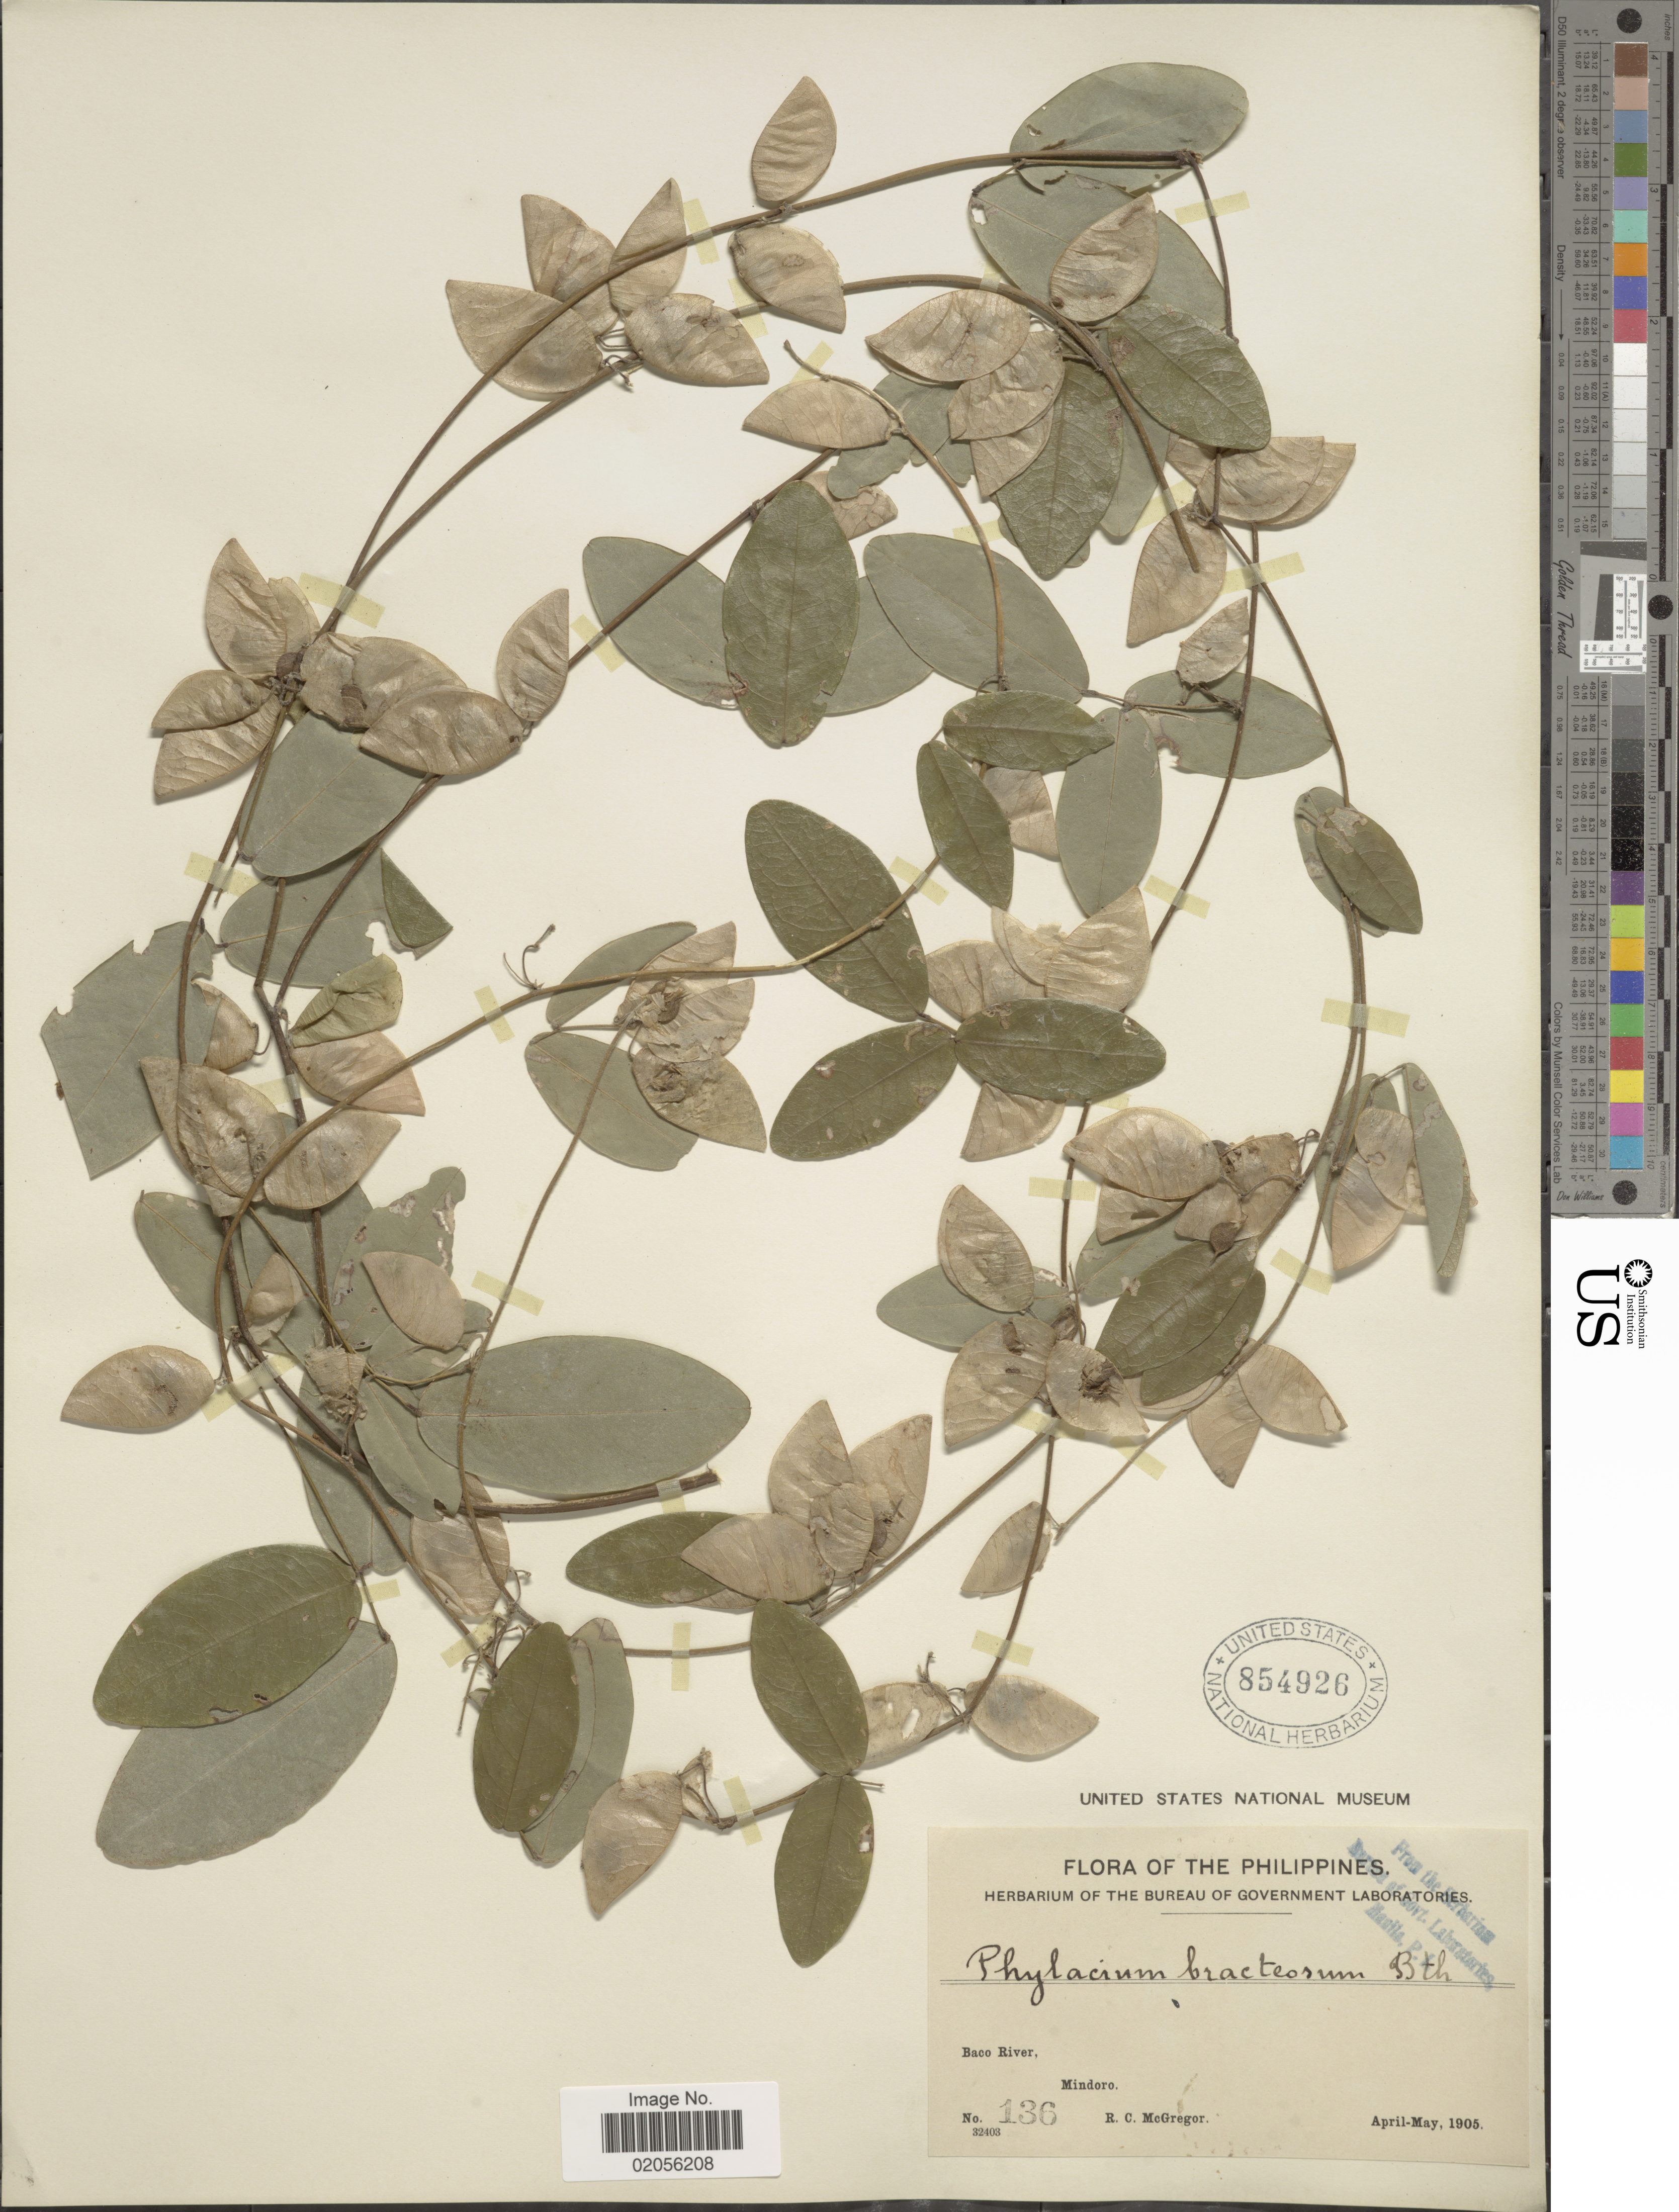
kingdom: Plantae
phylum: Tracheophyta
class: Magnoliopsida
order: Fabales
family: Fabaceae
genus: Phylacium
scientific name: Phylacium bracteosum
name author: Benn.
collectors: R. C. McGregor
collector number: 136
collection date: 1905-04/1905-05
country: Philippines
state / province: Mimaropa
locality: Baco River, Mindoro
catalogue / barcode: US 854926